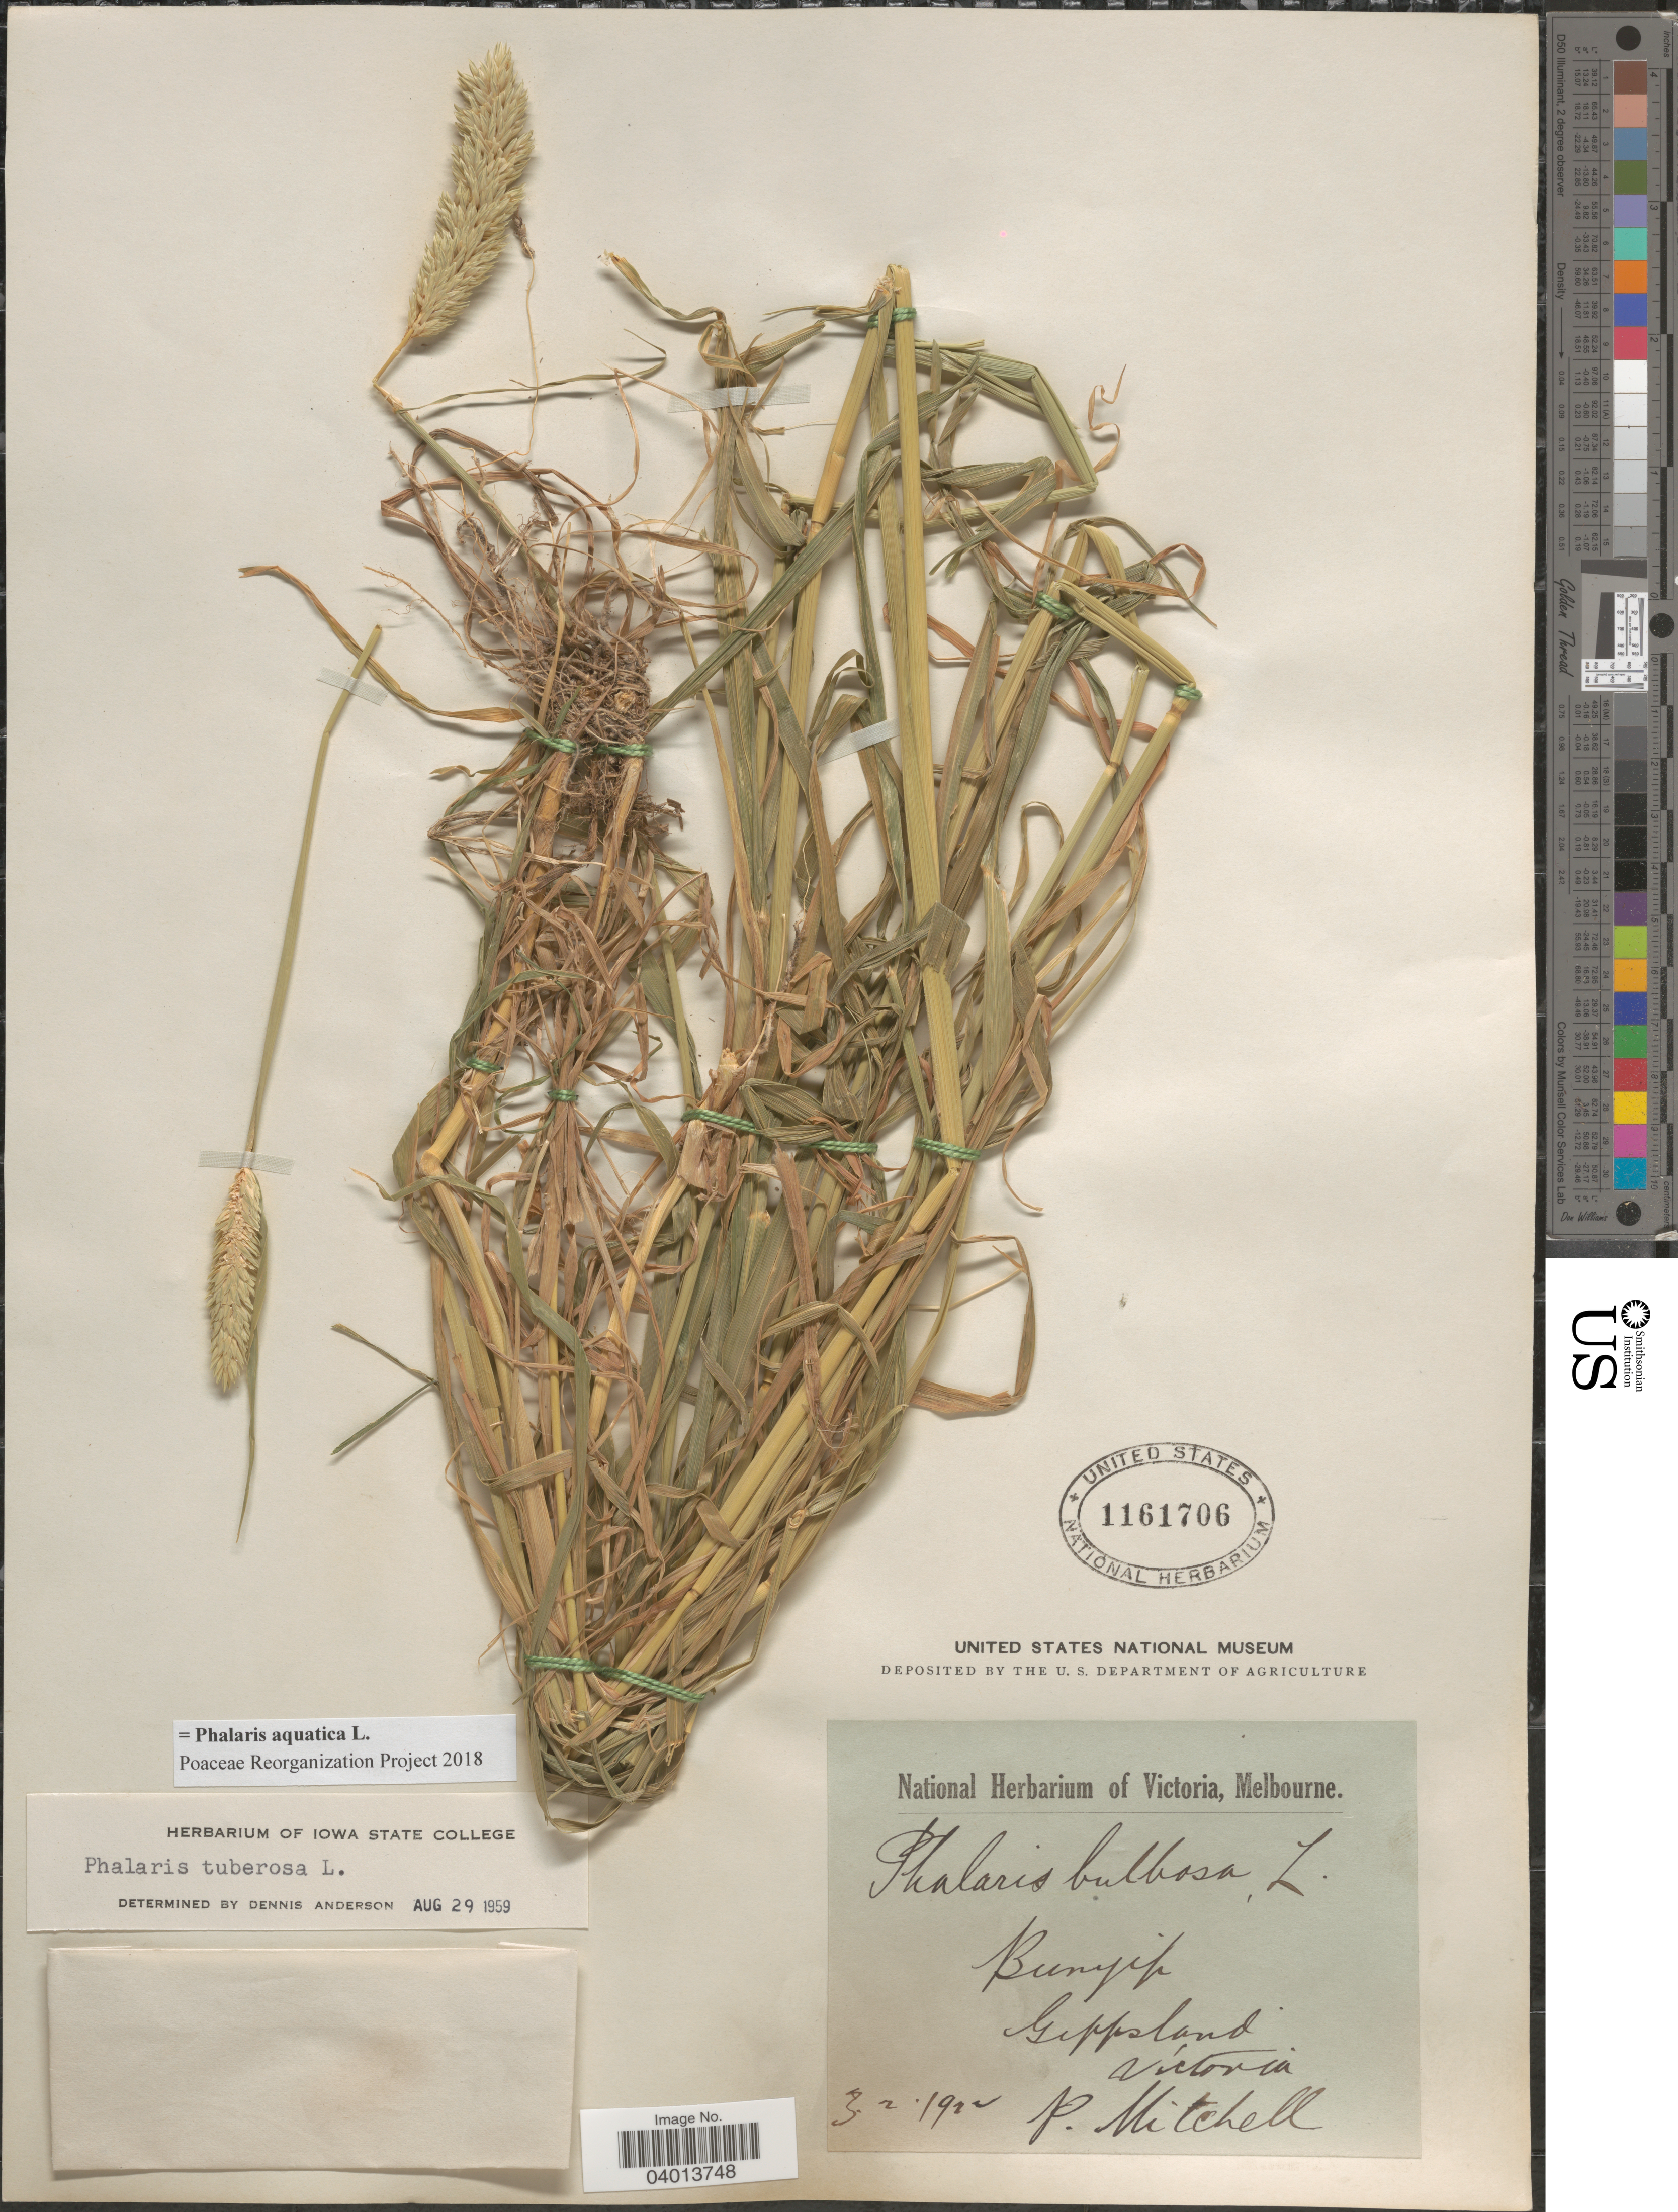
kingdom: Plantae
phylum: Tracheophyta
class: Liliopsida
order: Poales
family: Poaceae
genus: Phalaris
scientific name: Phalaris aquatica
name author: L.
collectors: P. Mitchell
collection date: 1922-02-03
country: Australia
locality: Bunyip. Gippsland. Victoria.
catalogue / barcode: US 1161706